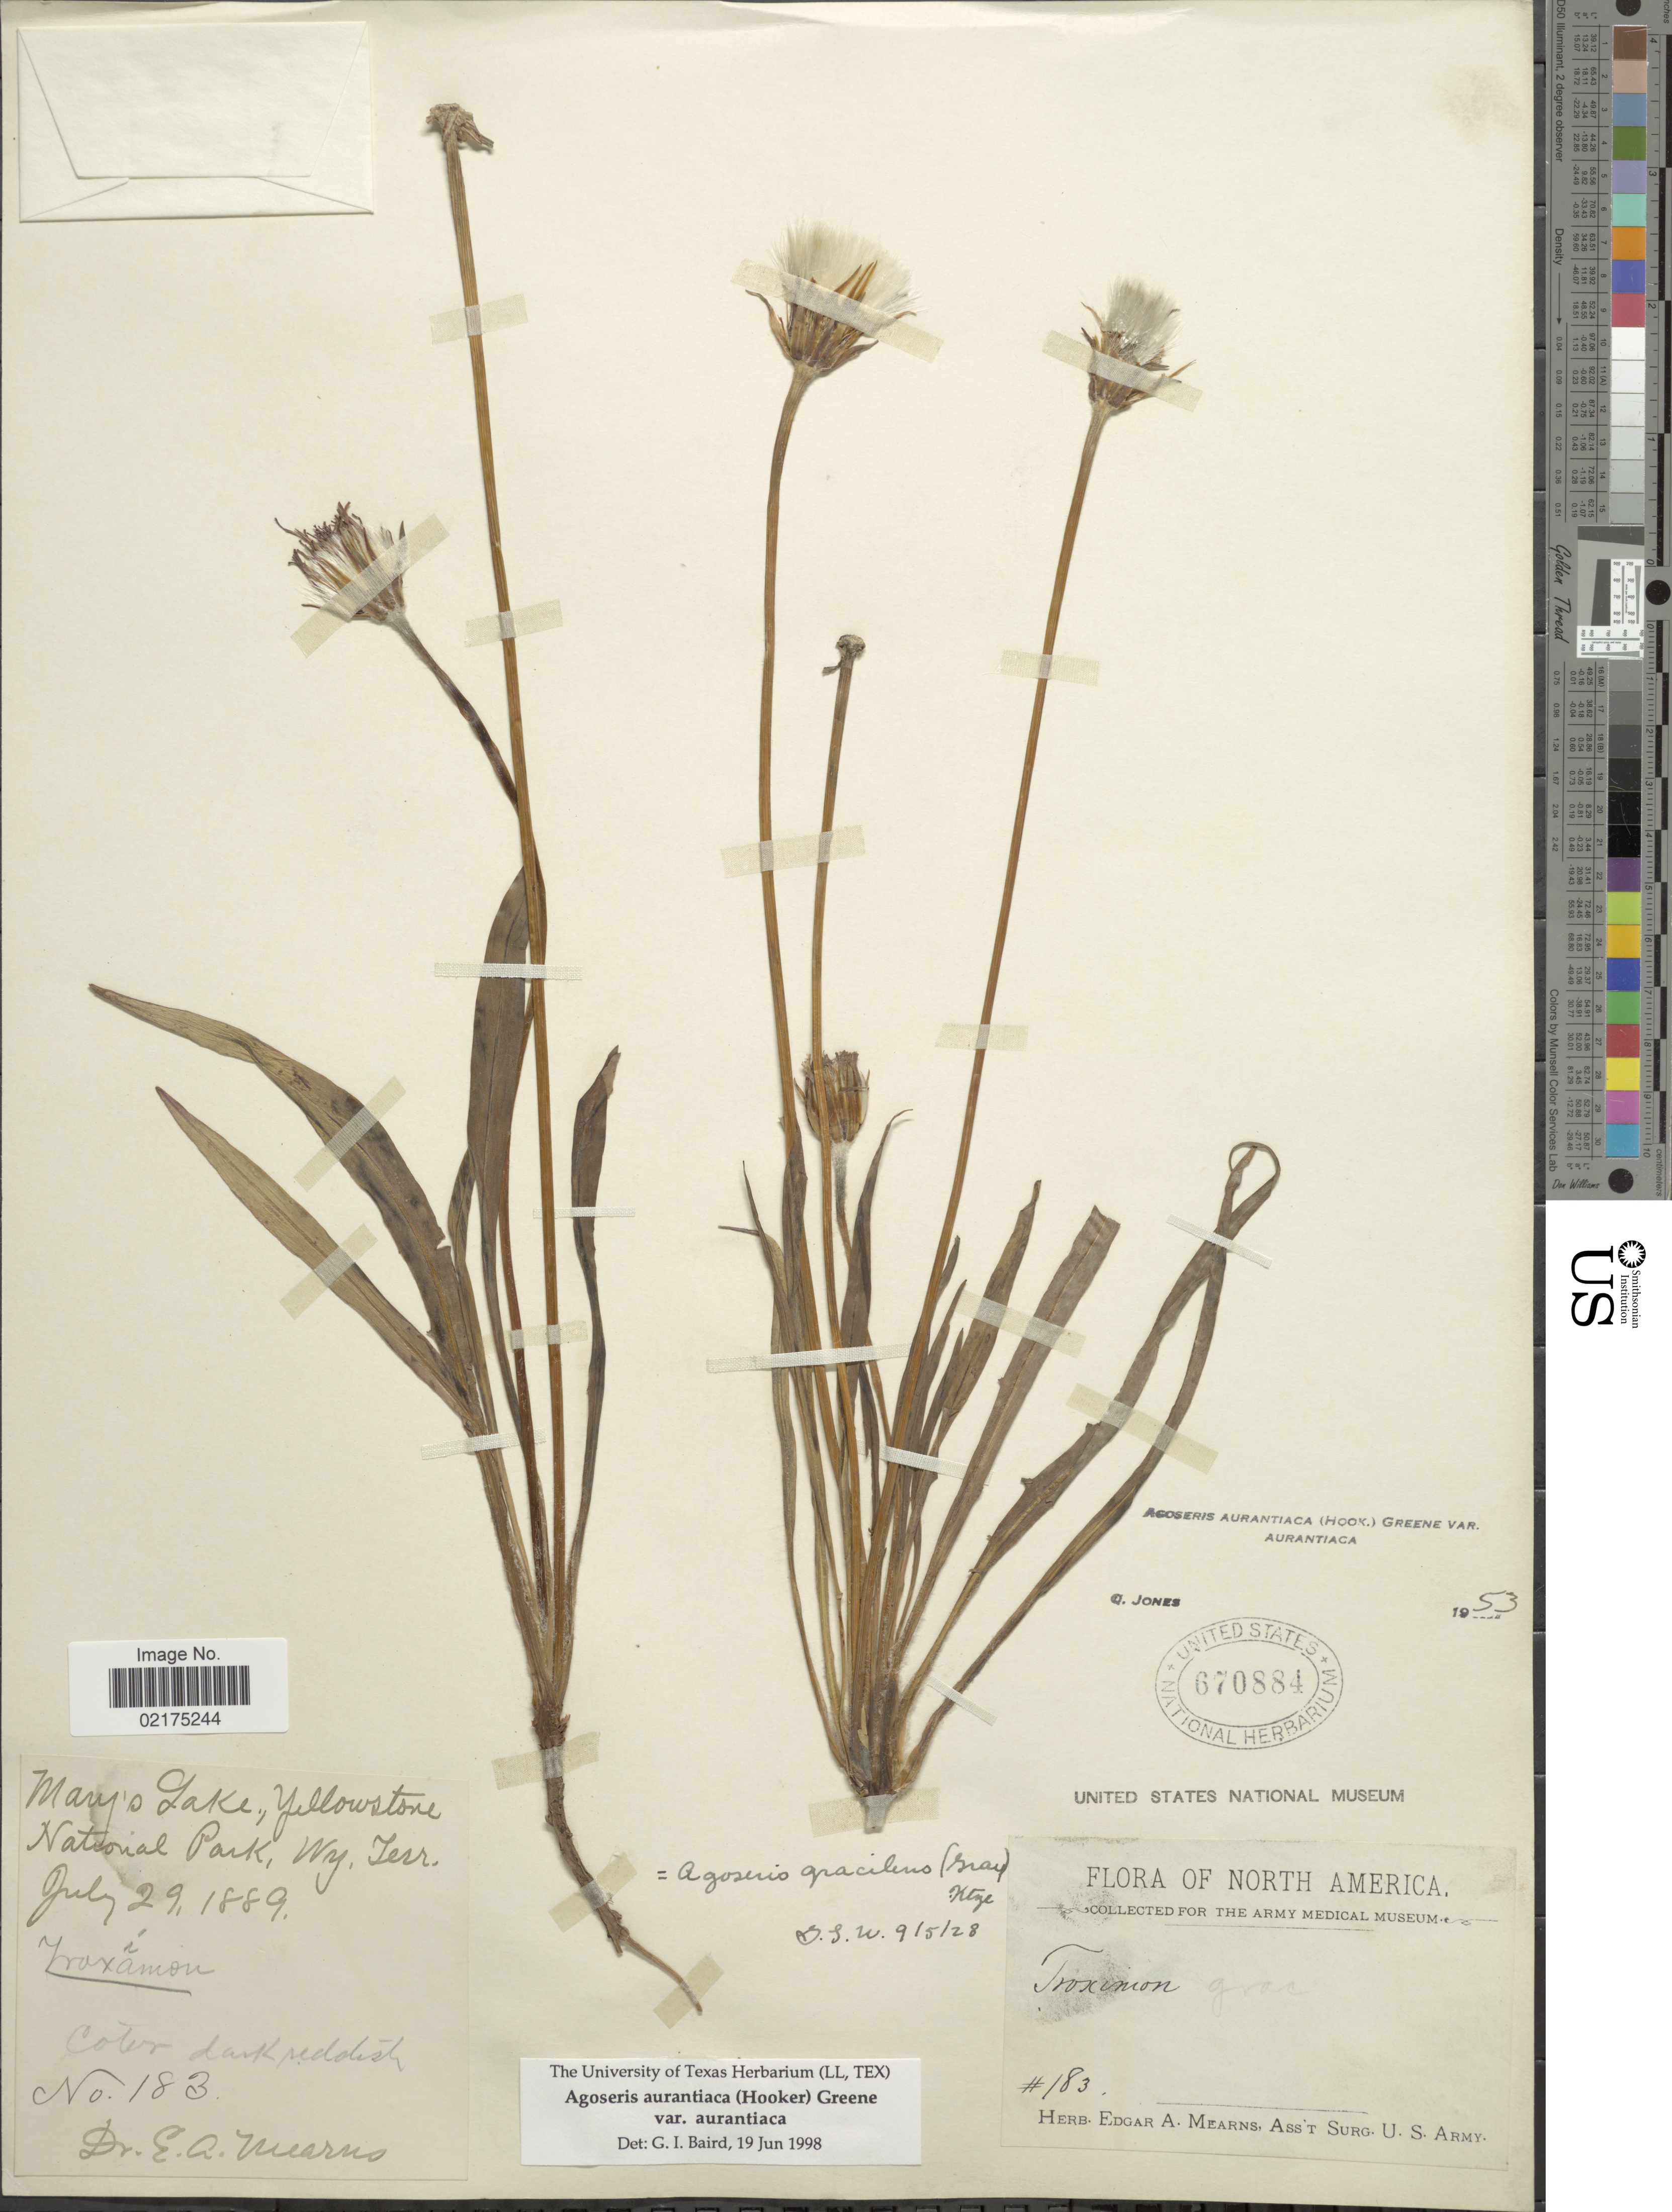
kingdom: Plantae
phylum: Tracheophyta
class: Magnoliopsida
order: Asterales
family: Asteraceae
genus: Agoseris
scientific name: Agoseris aurantiaca var. aurantiaca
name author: (Hook.) Greene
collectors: E. A. Mearns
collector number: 183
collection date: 1889-07-29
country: United States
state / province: Wyoming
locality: Mary's Lake, Yellowstone National Park, Wy. Terr.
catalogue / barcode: US 670884